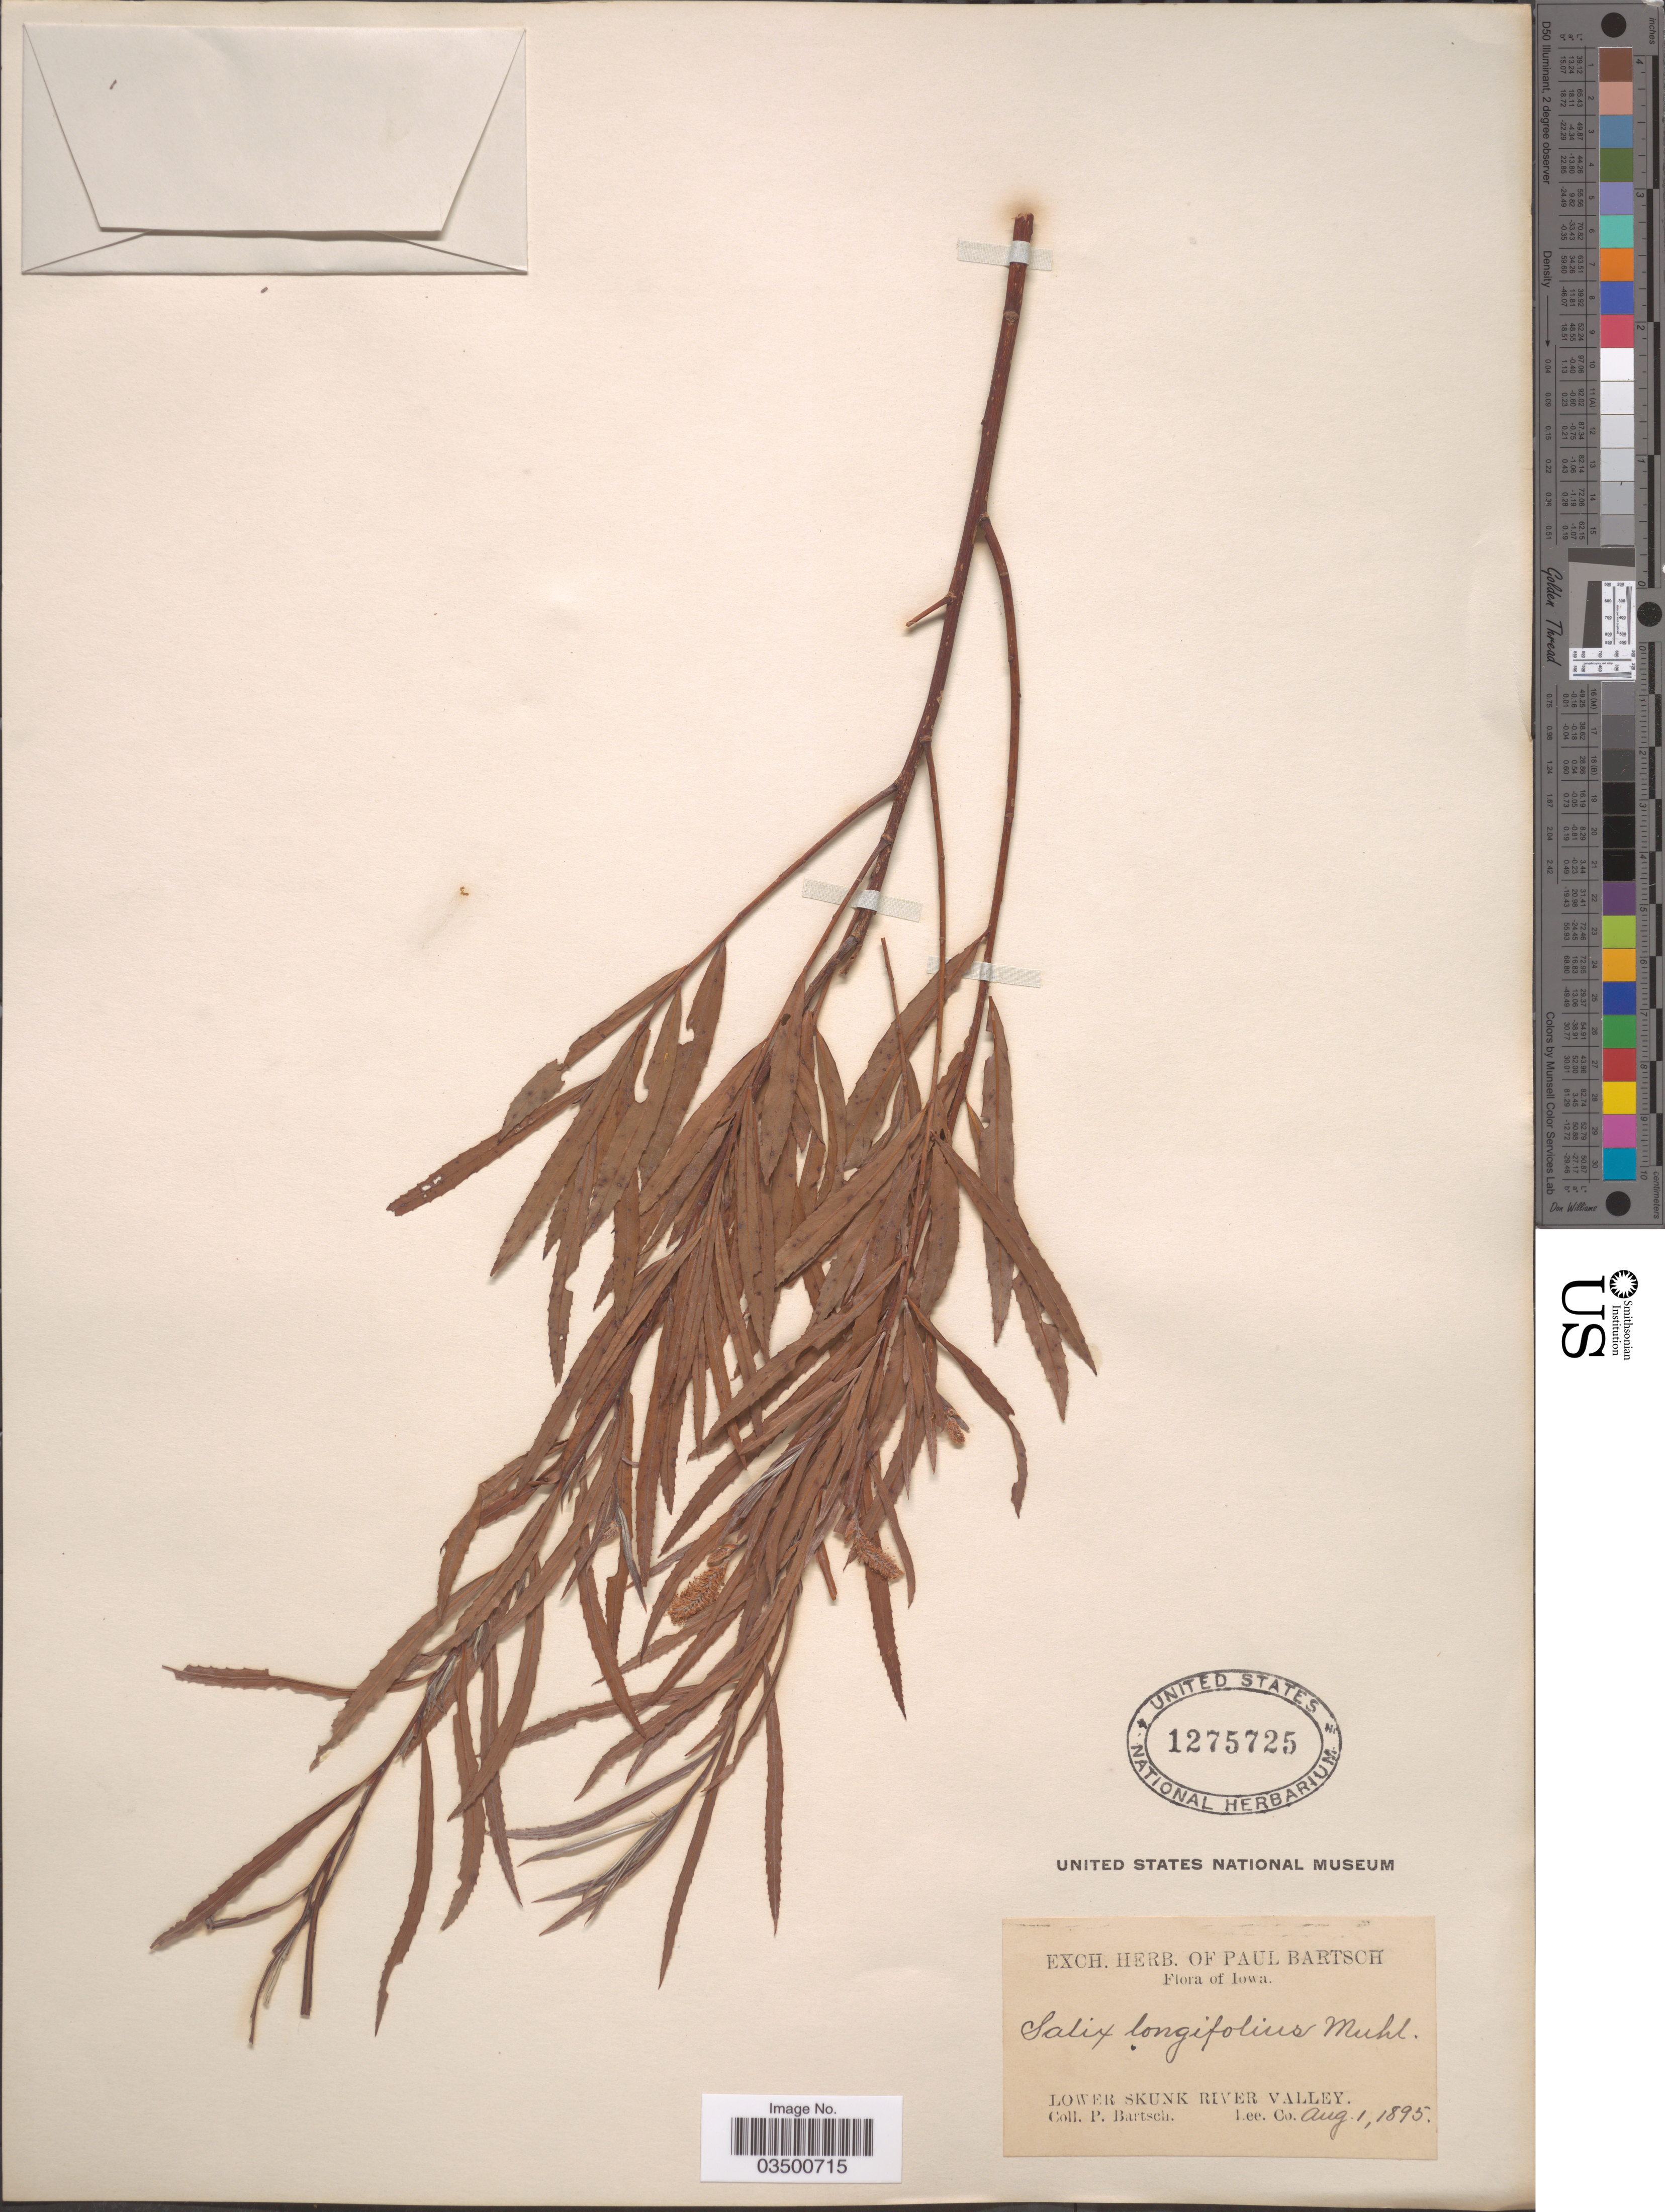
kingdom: Plantae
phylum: Tracheophyta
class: Magnoliopsida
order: Malpighiales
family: Salicaceae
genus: Salix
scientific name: Salix interior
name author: Rowlee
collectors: P. Bartsch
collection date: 1895-08-01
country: United States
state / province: Iowa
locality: Lower Skunk River Valley. Lee Co.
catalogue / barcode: US 1275725